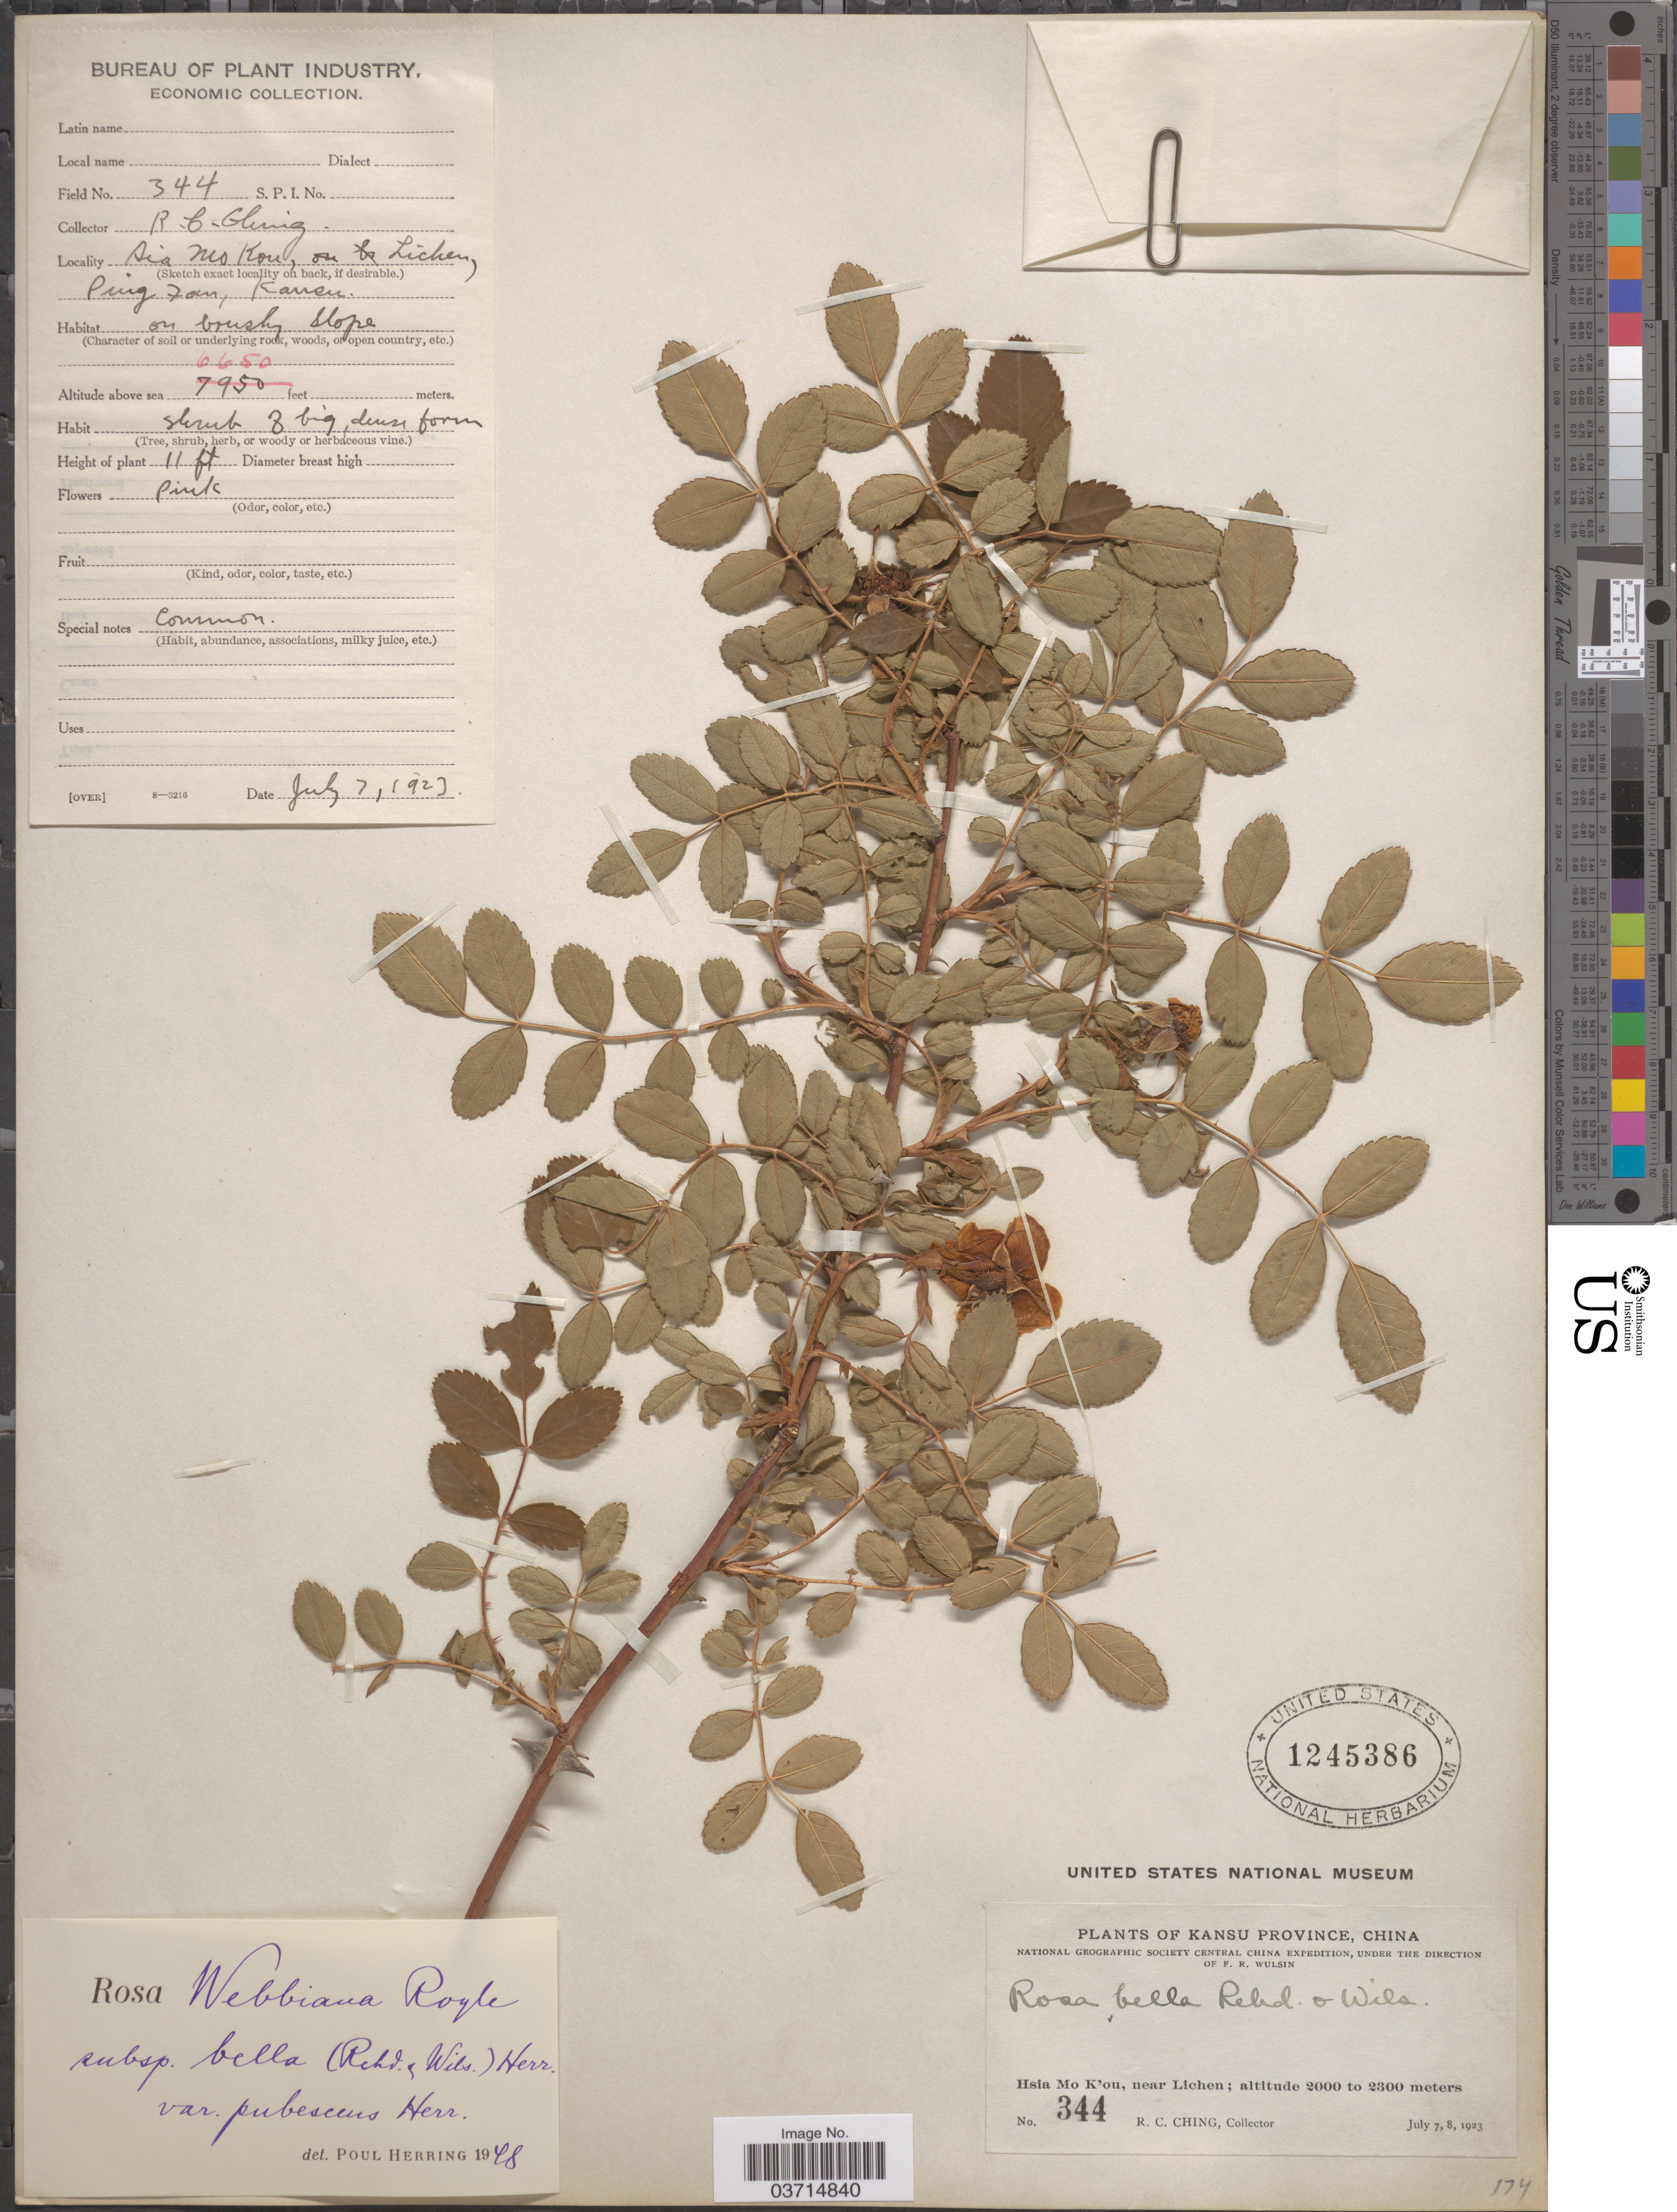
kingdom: Plantae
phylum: Tracheophyta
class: Magnoliopsida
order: Rosales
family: Rosaceae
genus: Rosa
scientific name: Rosa bella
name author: Rehder & E.H. Wilson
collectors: R. C. Ching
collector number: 344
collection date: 1923-07-07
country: China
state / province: Gansu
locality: Kansu Province. Hsia Mo K'ou, near Lichen, Ping Fan.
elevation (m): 2027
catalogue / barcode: US 1245386